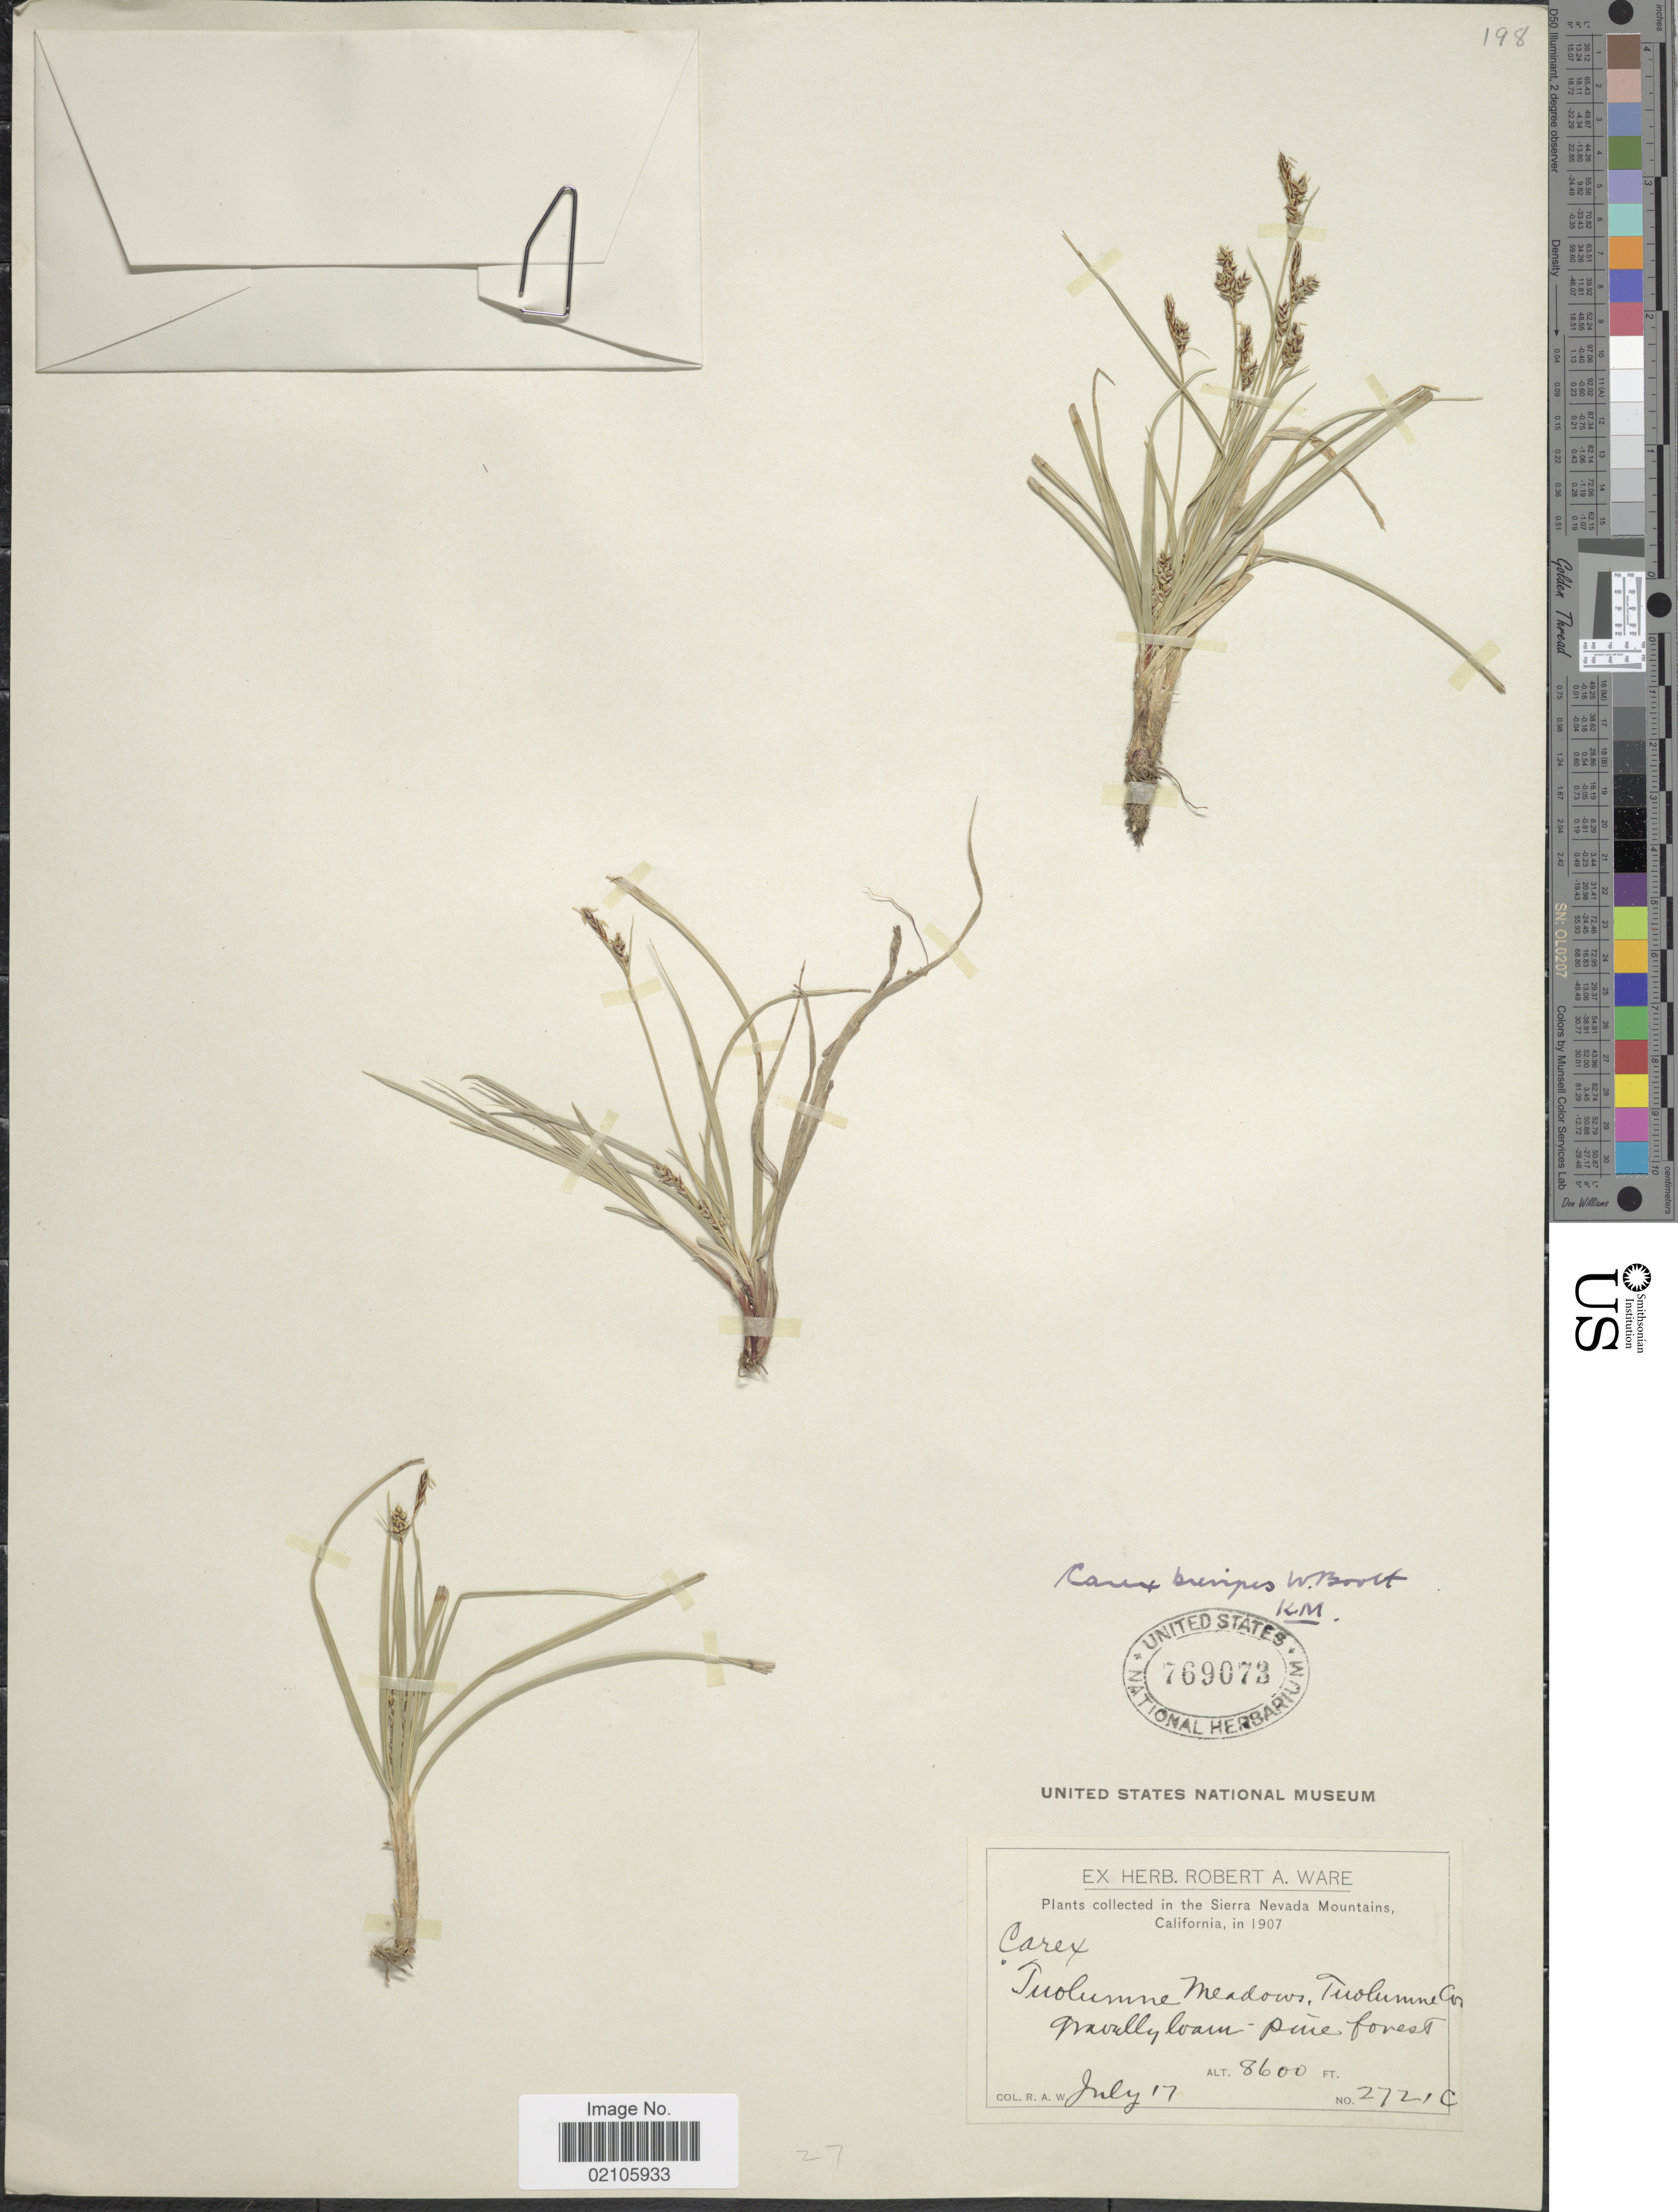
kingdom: Plantae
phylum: Tracheophyta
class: Liliopsida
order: Poales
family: Cyperaceae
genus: Carex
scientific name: Carex rossii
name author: Boott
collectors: R. Ware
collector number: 2721C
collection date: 1907-07-17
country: United States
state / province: California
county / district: Tuolumne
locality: Sierra Nevada Mountains, Tuolumne Meadows, Tuolumne Co.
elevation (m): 2621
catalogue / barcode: US 769073